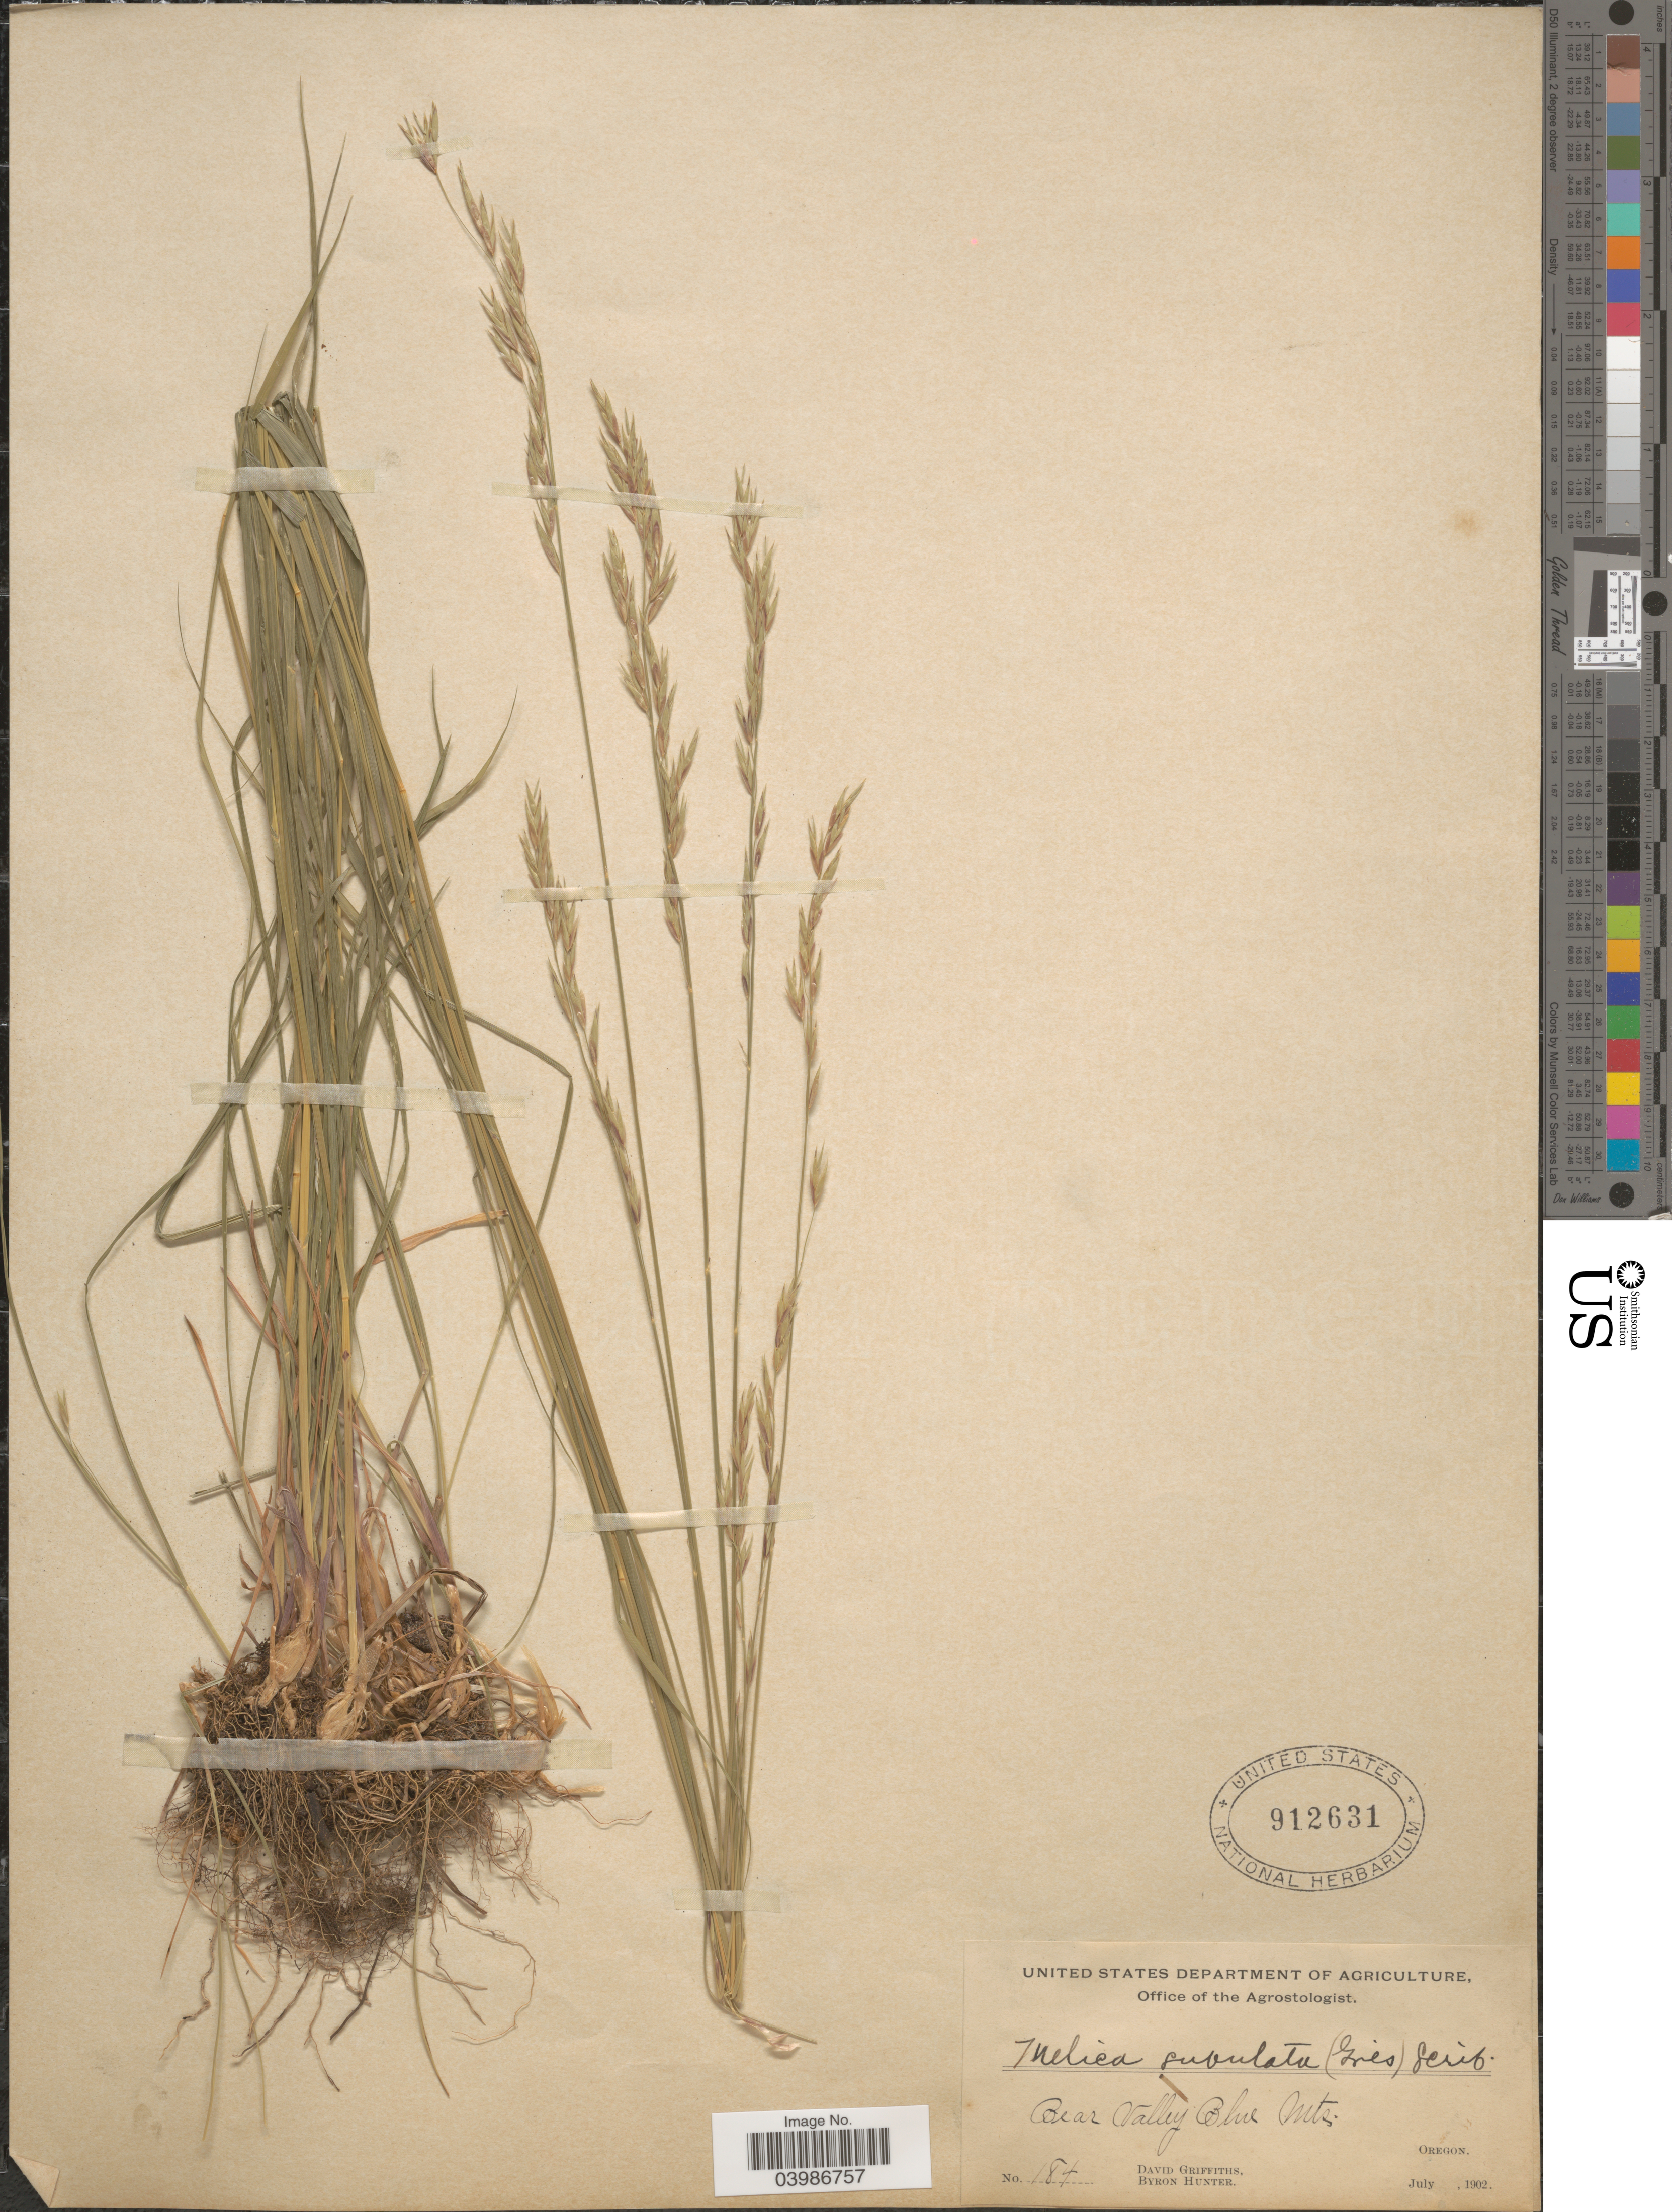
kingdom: Plantae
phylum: Tracheophyta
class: Liliopsida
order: Poales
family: Poaceae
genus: Melica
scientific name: Melica subulata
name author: (Griseb.) Scribn.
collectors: D. Griffiths & B. Hunter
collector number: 184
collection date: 1902-07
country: United States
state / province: Oregon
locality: Bear Valley Blue Mts.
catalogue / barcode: US 912631